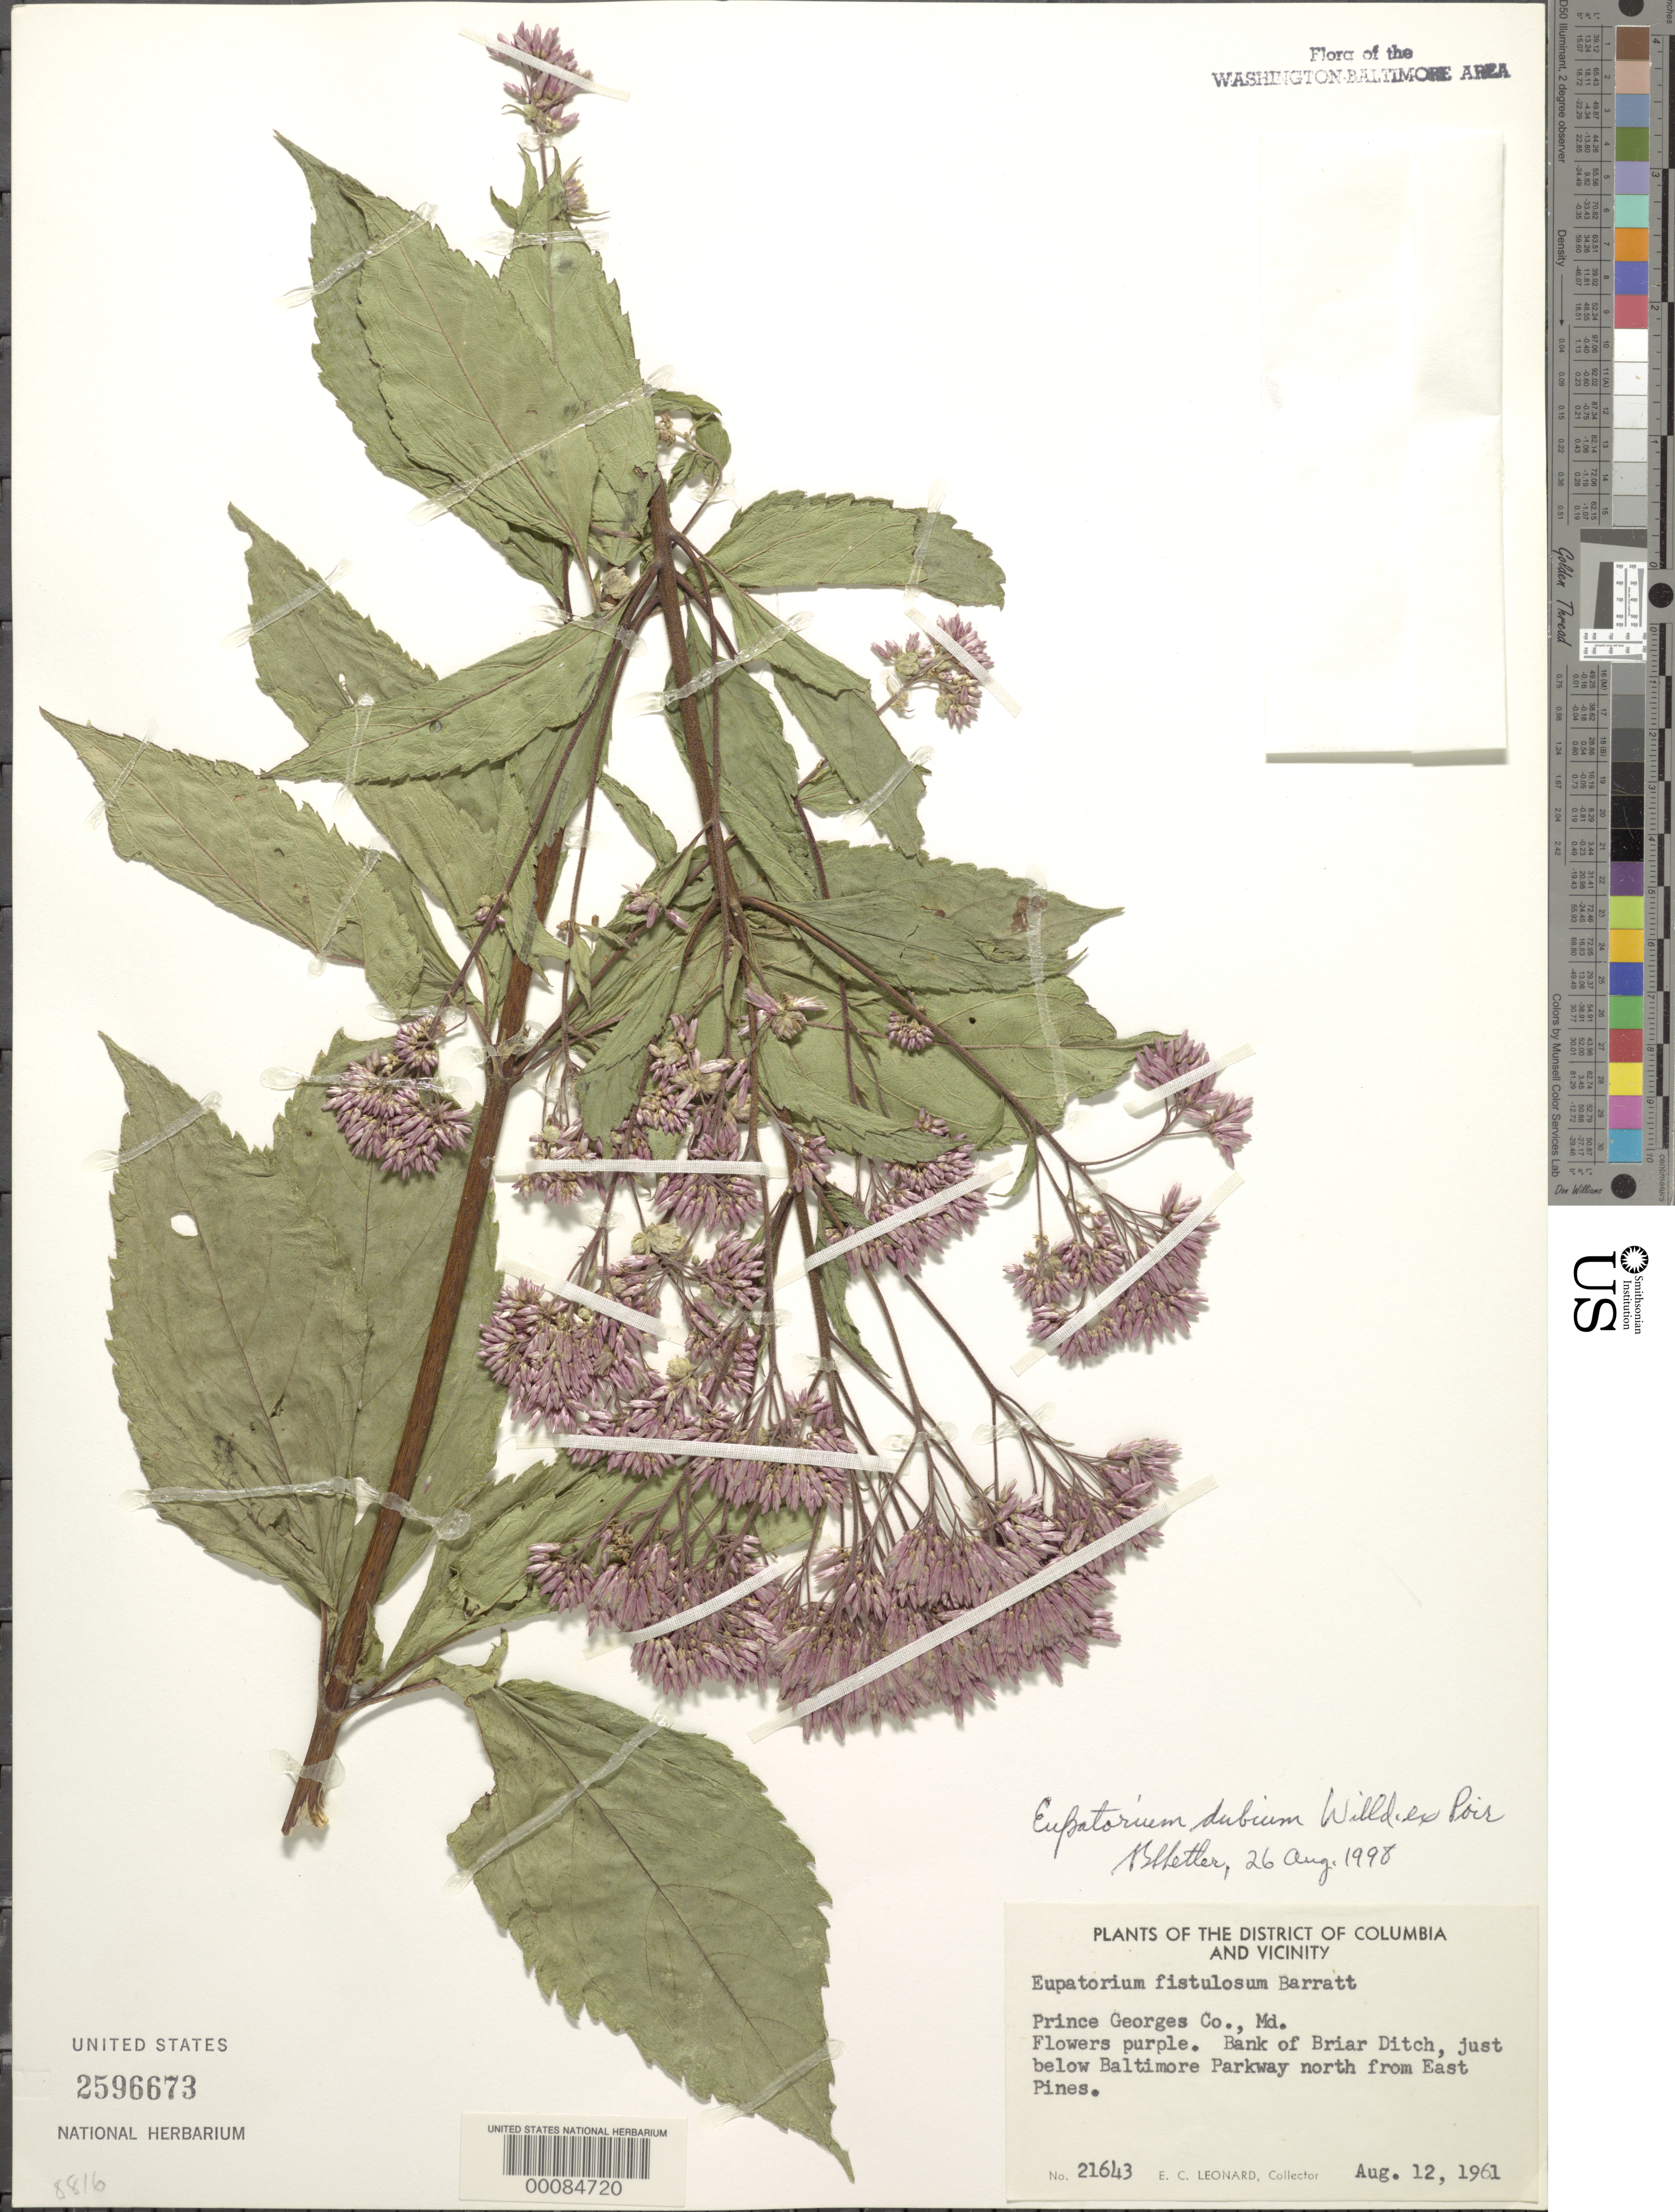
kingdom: Plantae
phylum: Tracheophyta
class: Magnoliopsida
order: Asterales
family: Asteraceae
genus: Eupatorium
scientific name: Eupatorium dubium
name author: Willd. ex Poir.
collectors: E. C. Leonard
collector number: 21643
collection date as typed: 12 Aug 1961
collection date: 1961-08-12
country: United States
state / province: Maryland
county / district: Prince George's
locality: Briar Ditch below Baltimore Parkway north of East Pines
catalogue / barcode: US 2596673